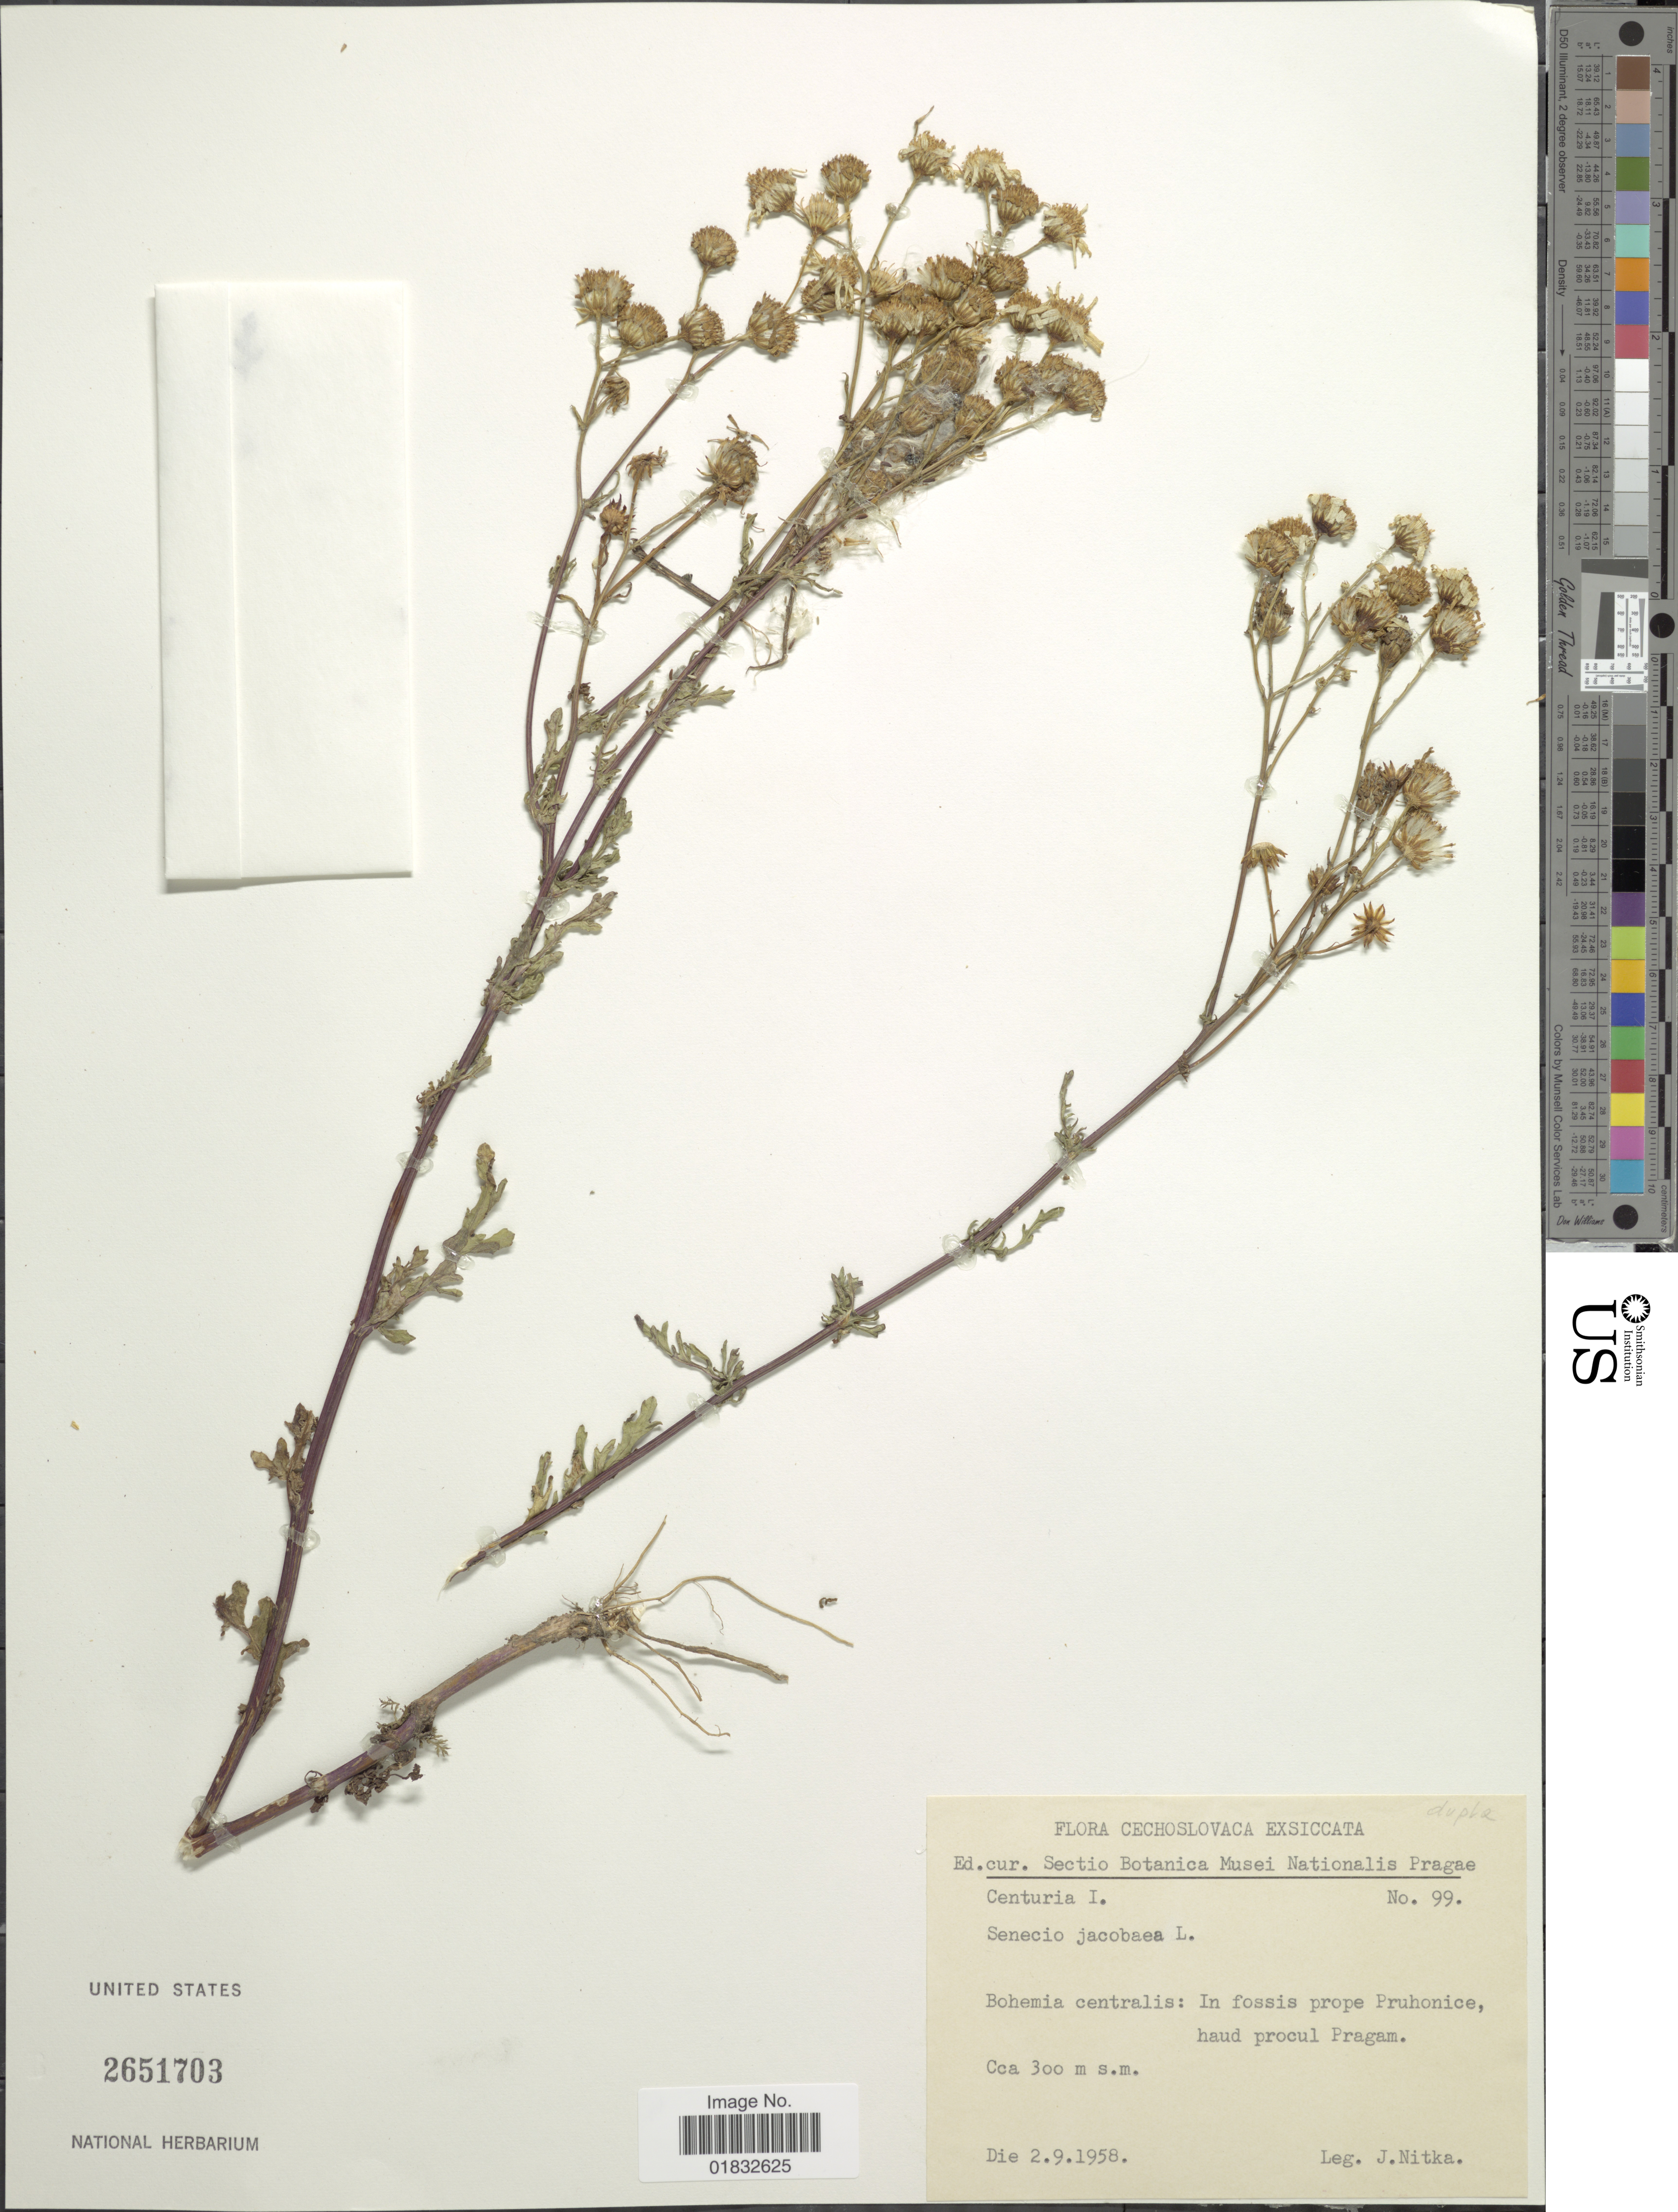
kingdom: Plantae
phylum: Tracheophyta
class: Magnoliopsida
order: Asterales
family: Asteraceae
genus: Jacobaea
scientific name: Jacobaea vulgaris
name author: Gaertn.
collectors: J. Nitka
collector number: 99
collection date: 1958-09-02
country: Czechia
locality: Bohemia Centralis: In fossis prope Pruhonice, haud procul Pragam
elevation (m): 300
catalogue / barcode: US 2651703